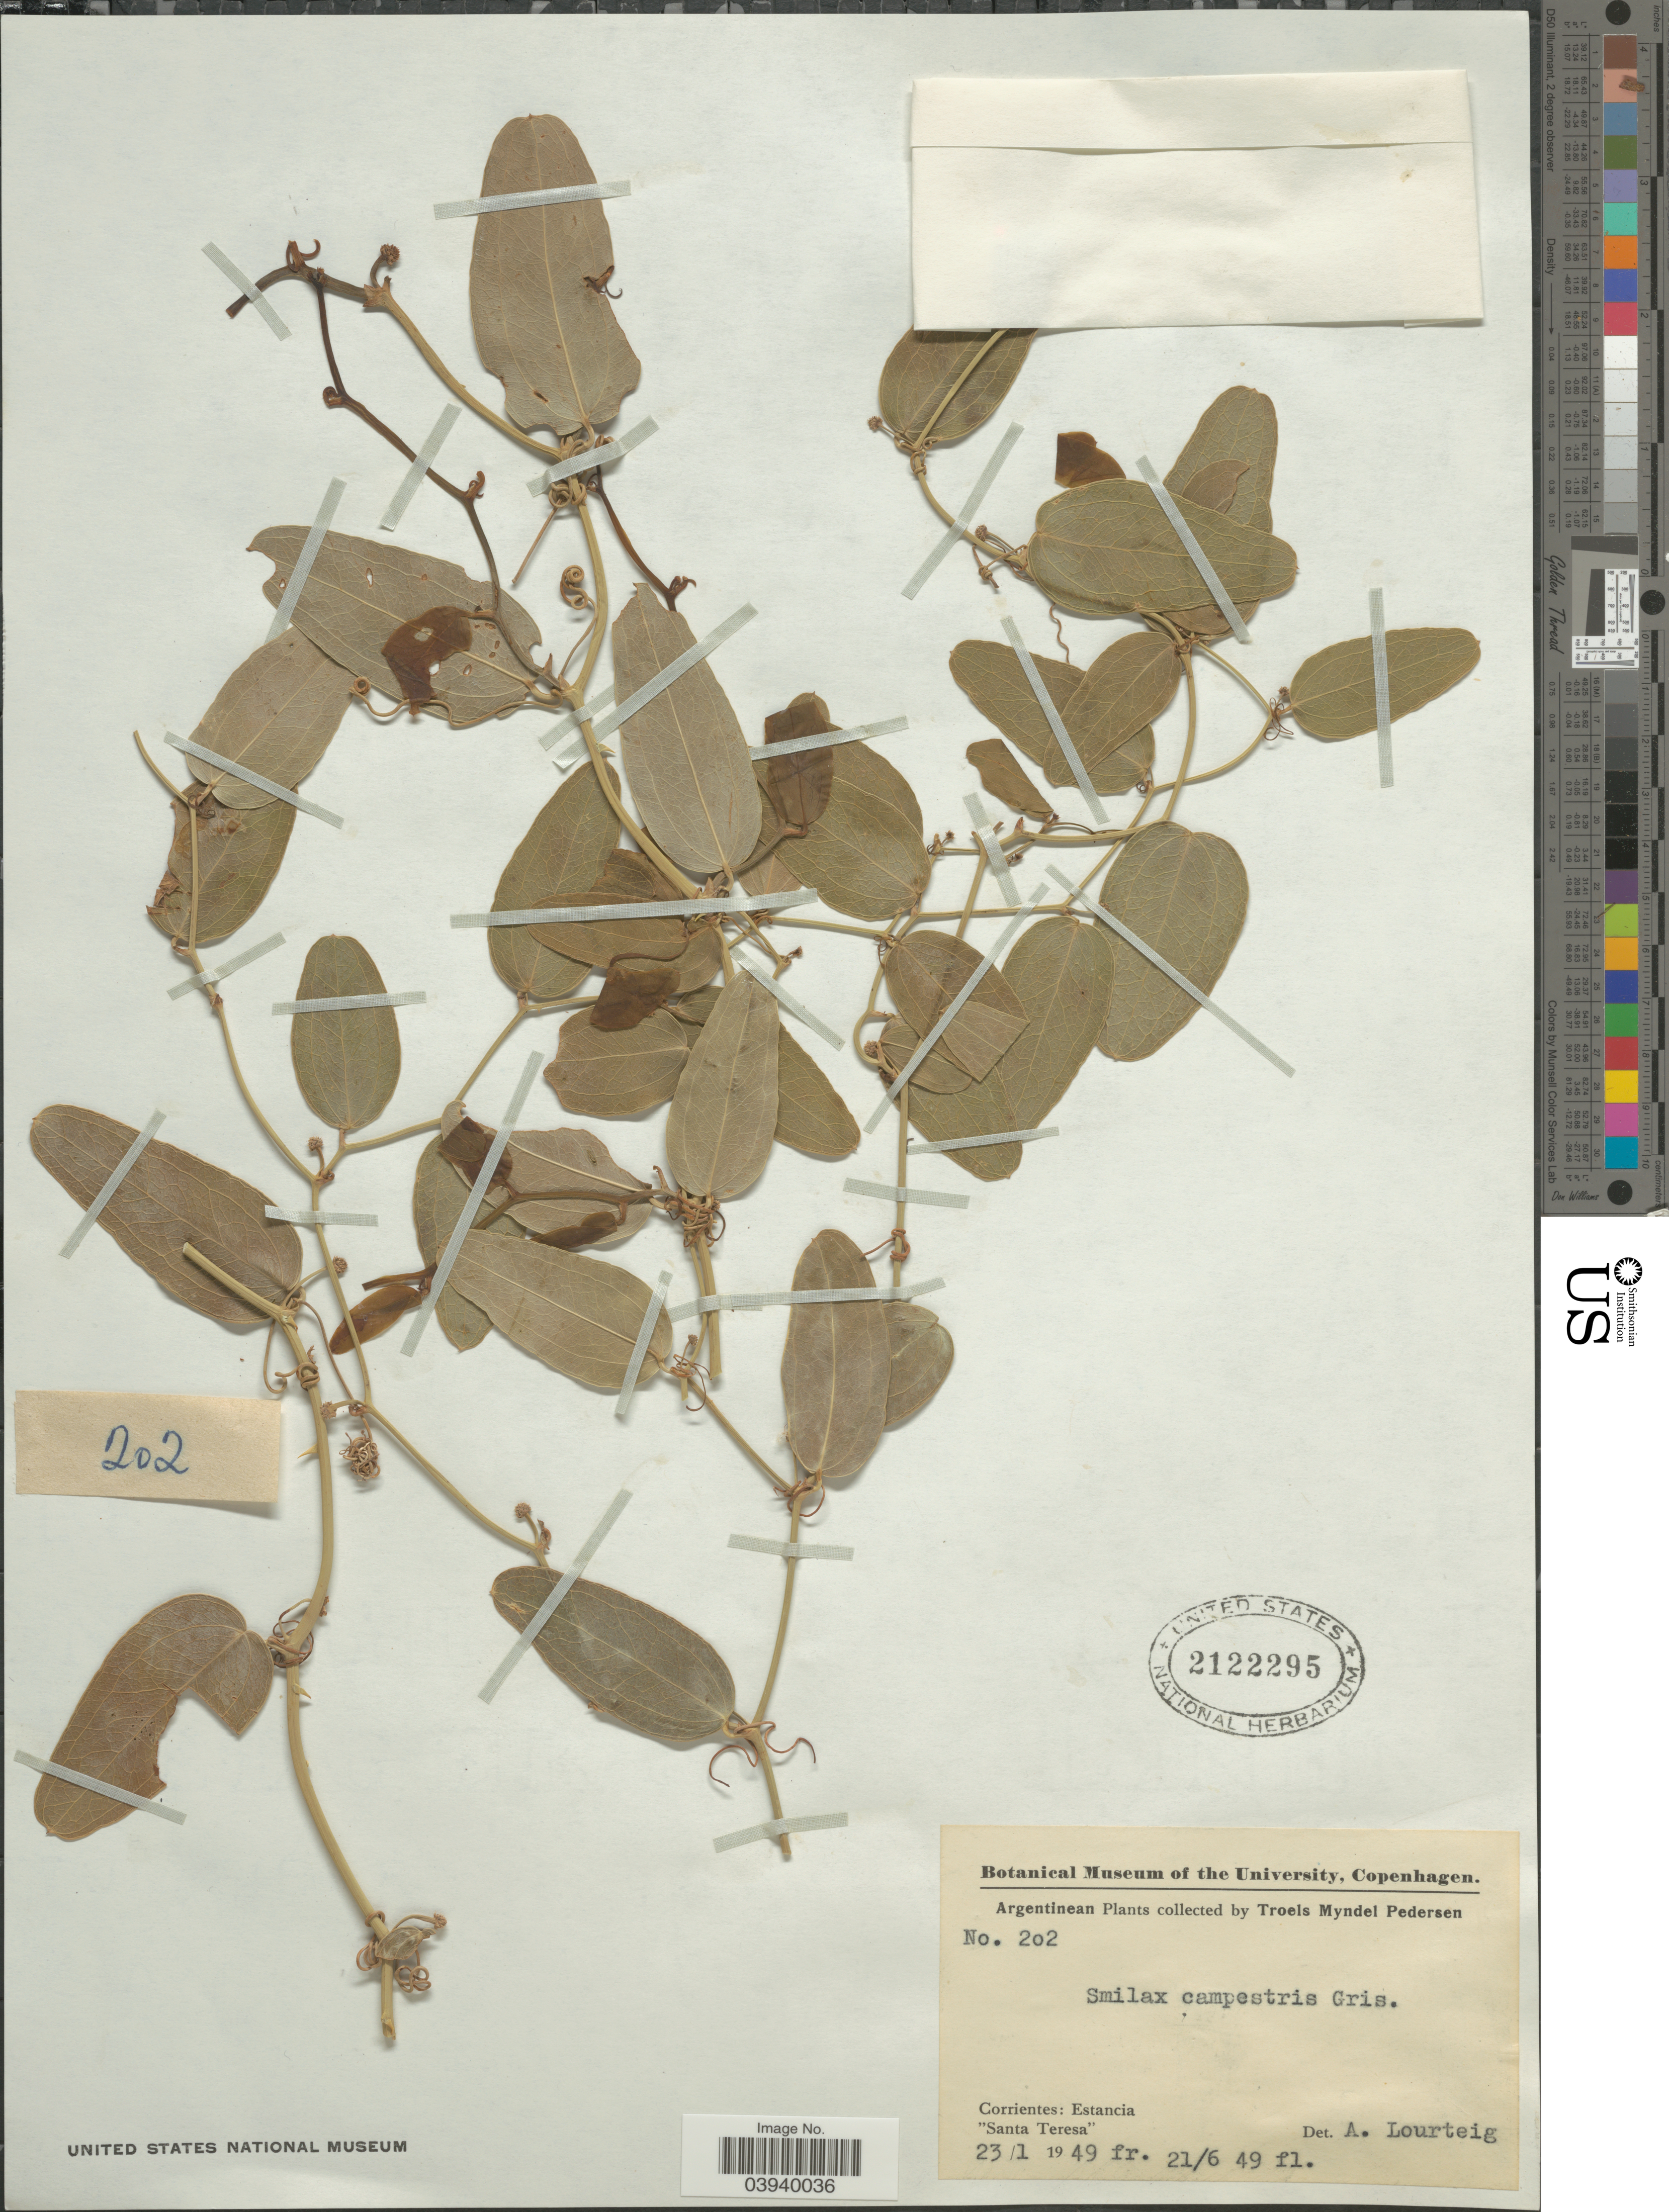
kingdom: Plantae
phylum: Tracheophyta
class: Liliopsida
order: Liliales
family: Smilacaceae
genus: Smilax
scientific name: Smilax campestris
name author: Griseb.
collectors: T. Pederson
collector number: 2o2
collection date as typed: Transcribed d/m/y: 23/1/49 to 21/6/49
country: Argentina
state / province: Corrientes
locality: Estancia. "Santa Teresa".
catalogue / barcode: US 2122295